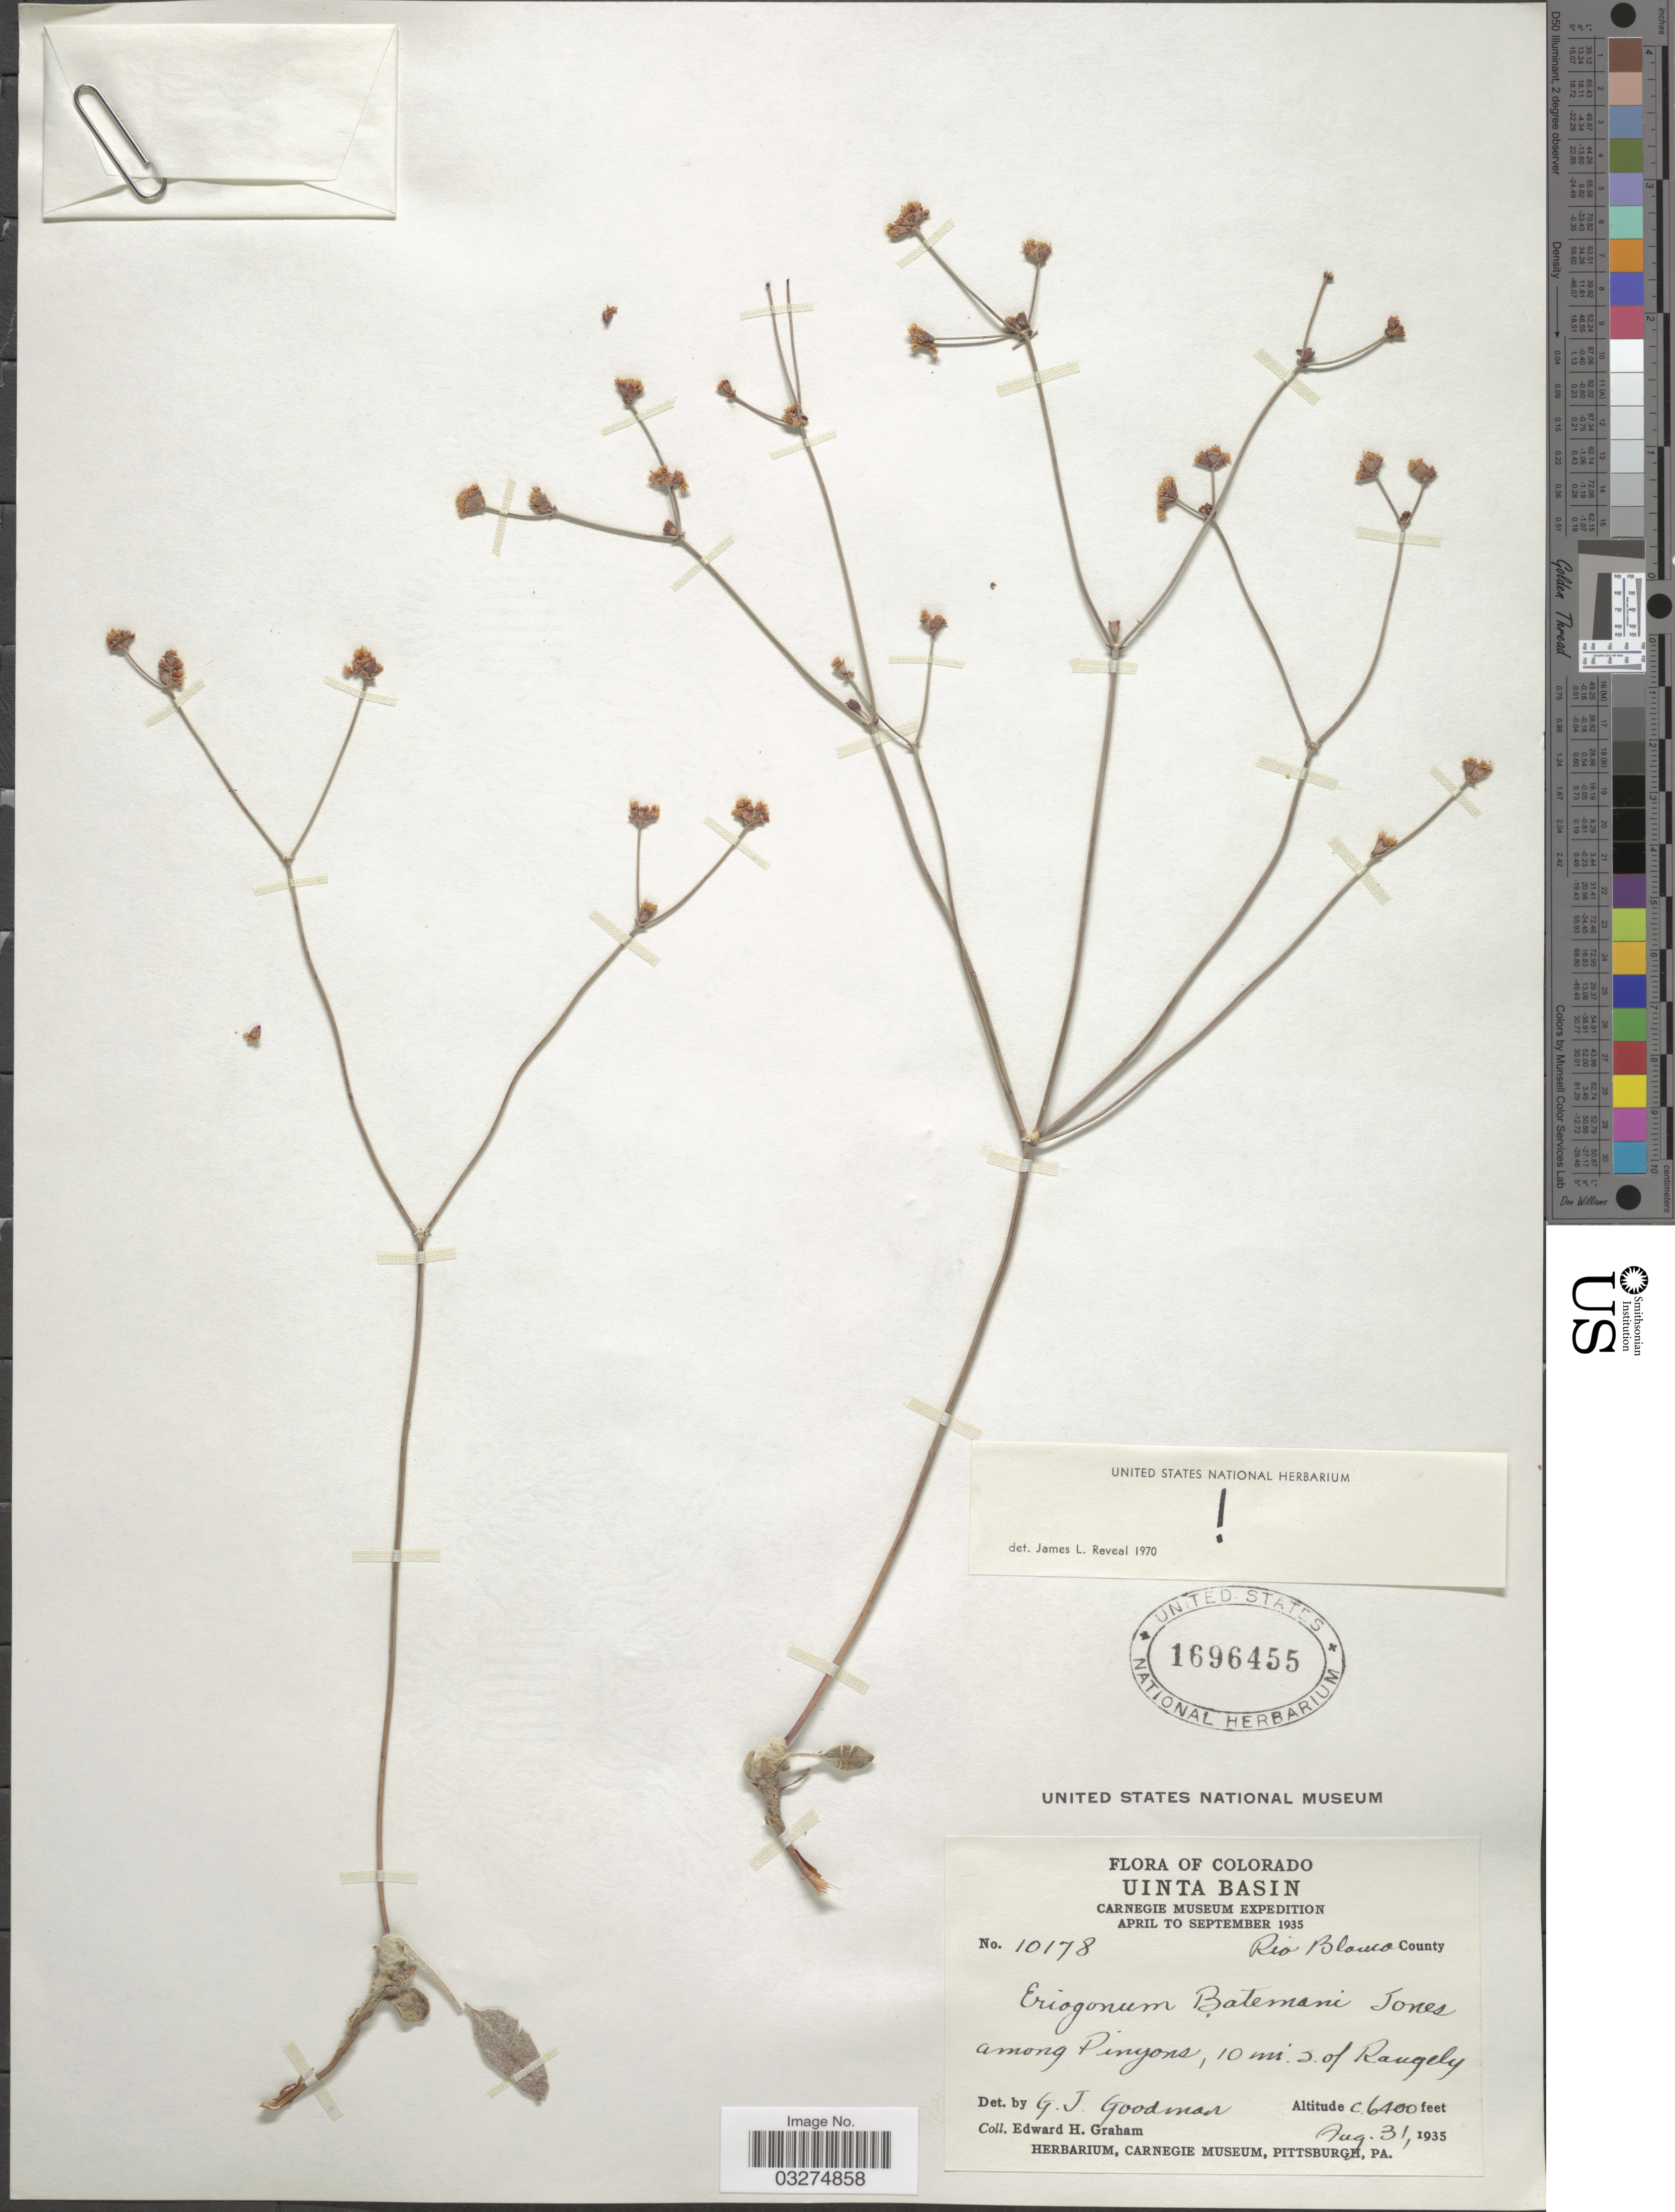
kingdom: Plantae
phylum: Tracheophyta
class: Magnoliopsida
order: Caryophyllales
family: Polygonaceae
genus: Eriogonum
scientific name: Eriogonum batemani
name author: M.E. Jones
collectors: E. H. Graham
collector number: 10178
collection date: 1935-08-31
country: United States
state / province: Colorado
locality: Uinta Basin. Rio Blanco. Among Pinyons, 10 mi. S. of Rangely.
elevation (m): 1951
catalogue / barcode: US 1696455